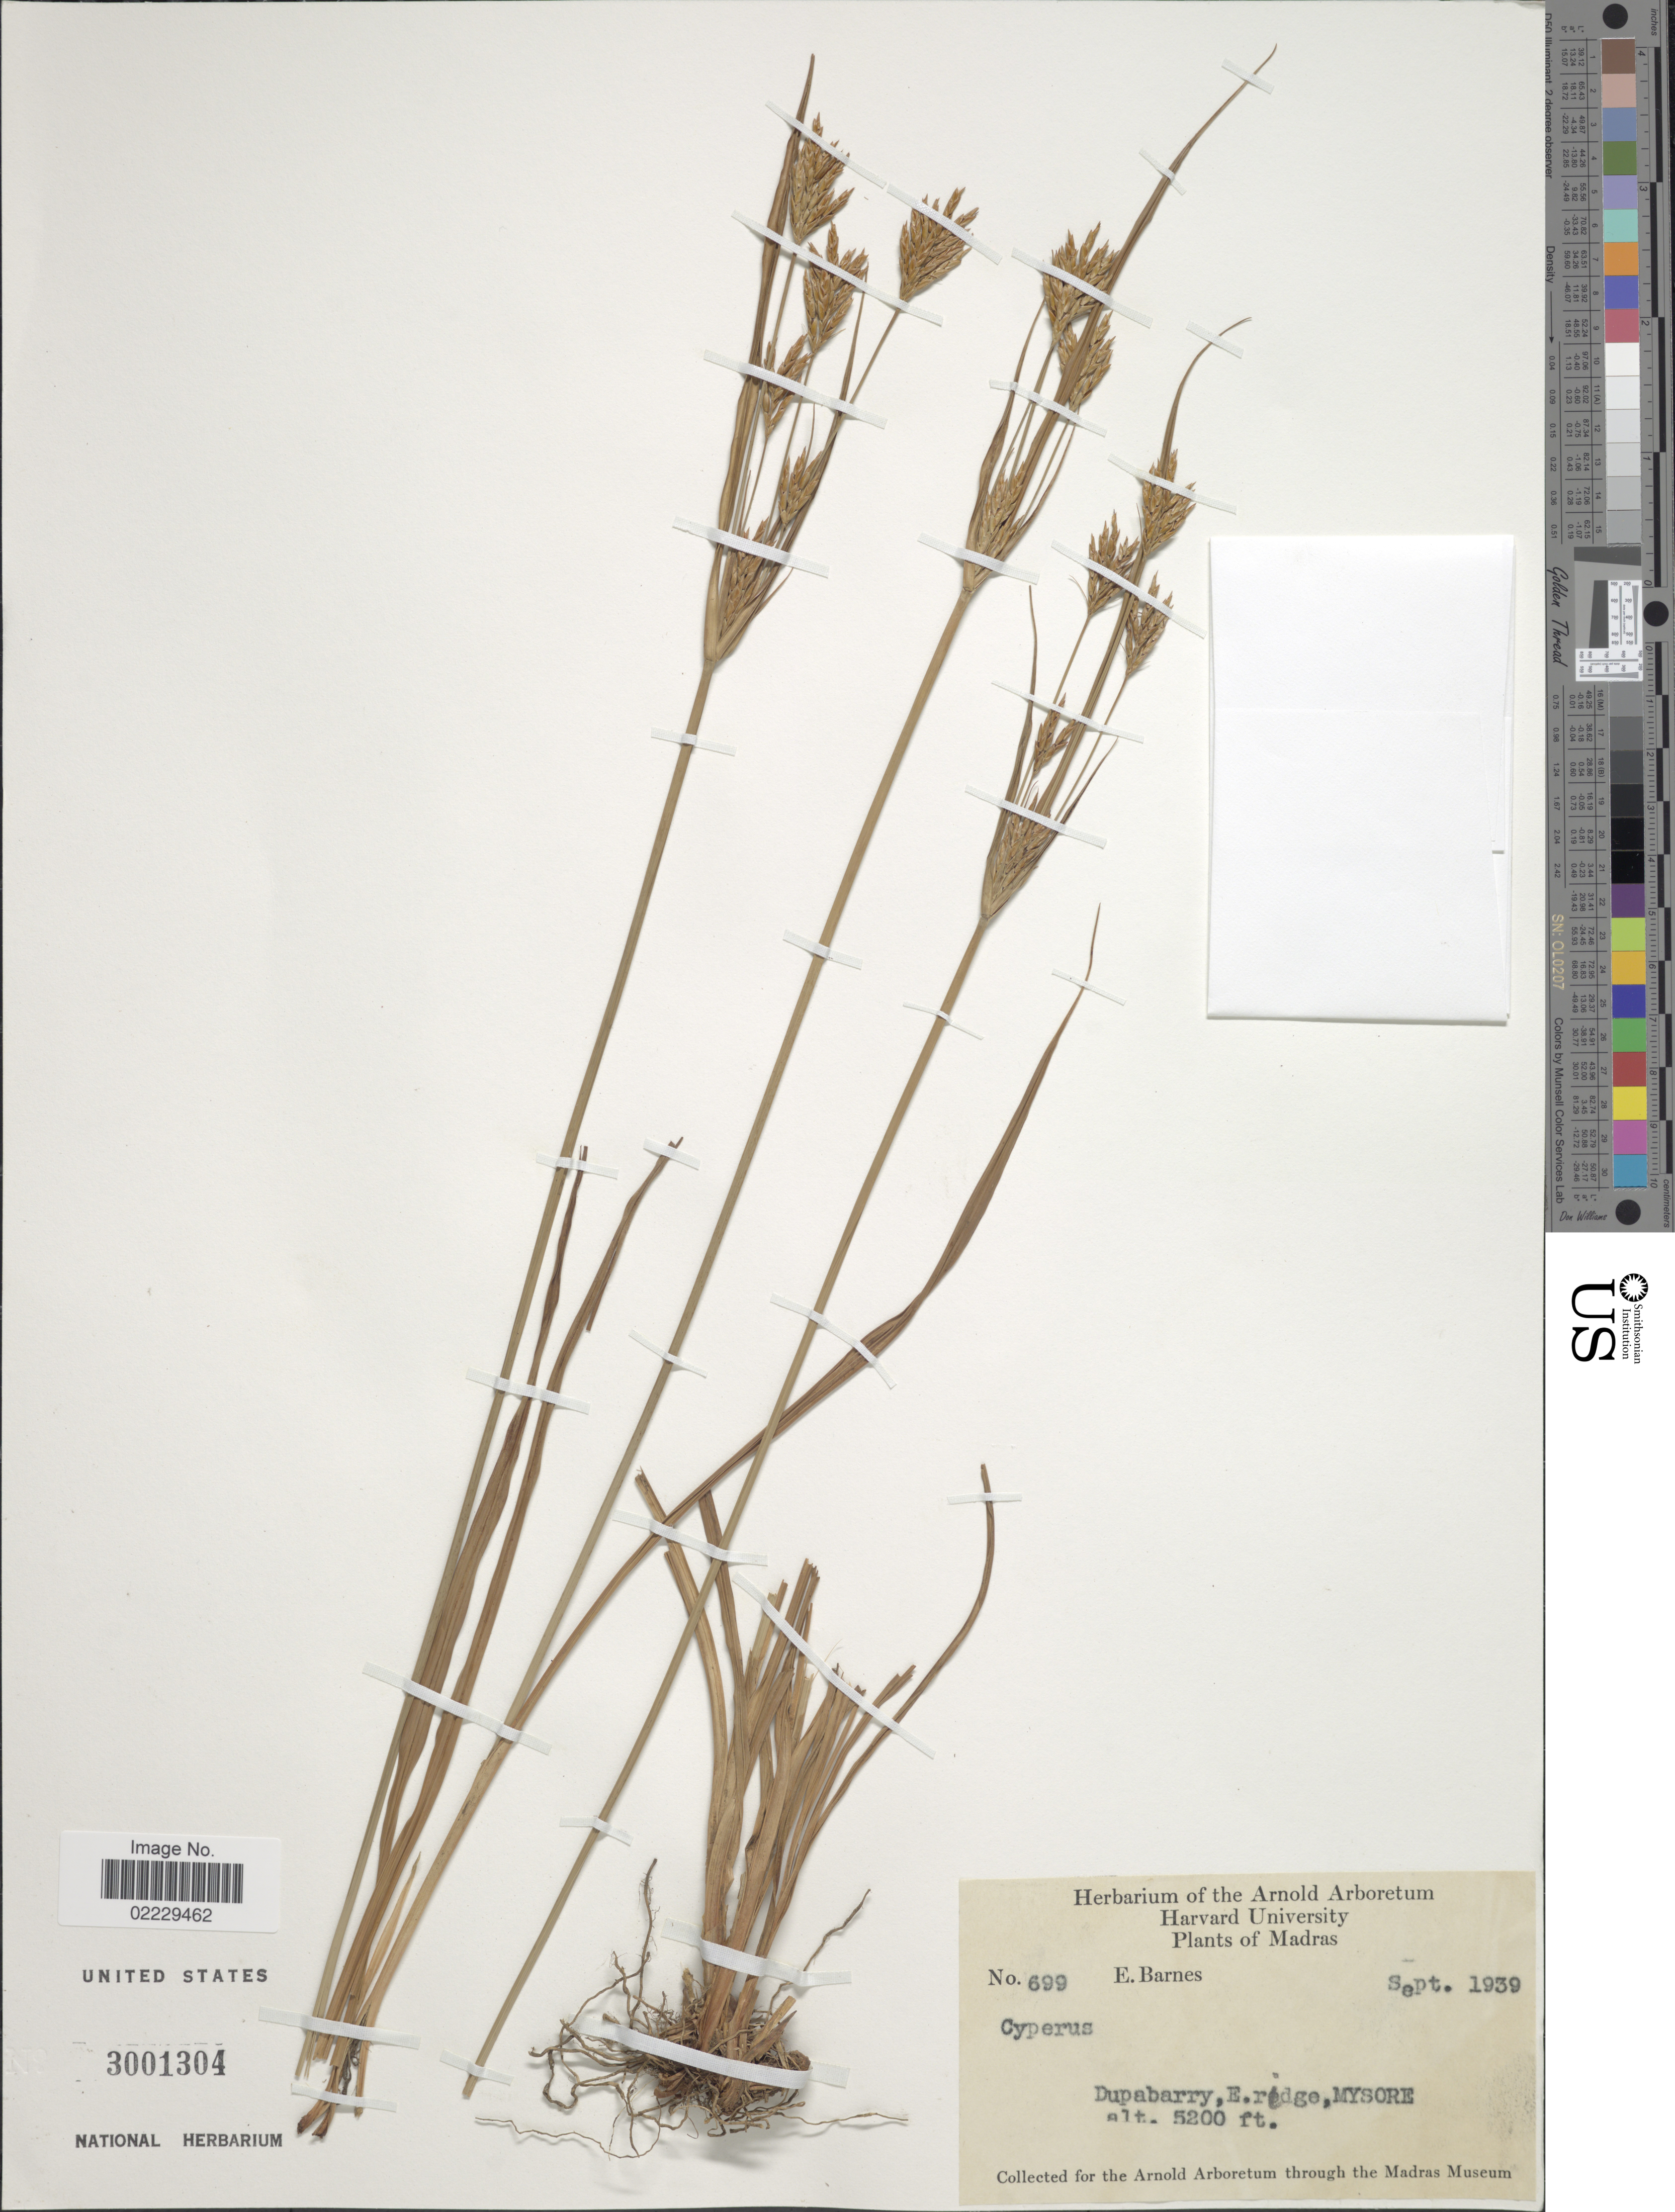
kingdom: Plantae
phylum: Tracheophyta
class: Liliopsida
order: Poales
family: Cyperaceae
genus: Cyperus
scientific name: Cyperus tenuiculmis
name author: Boeckeler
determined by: Strong, Mark T., (BOT), Smithsonian Institution - National Museum of Natural History (UNITED STATES)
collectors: E. Barnes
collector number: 699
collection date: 1939-09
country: India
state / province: Karnataka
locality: Madras, Dupabarry, E ridge, Mysore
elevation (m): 1585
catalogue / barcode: US 3001304